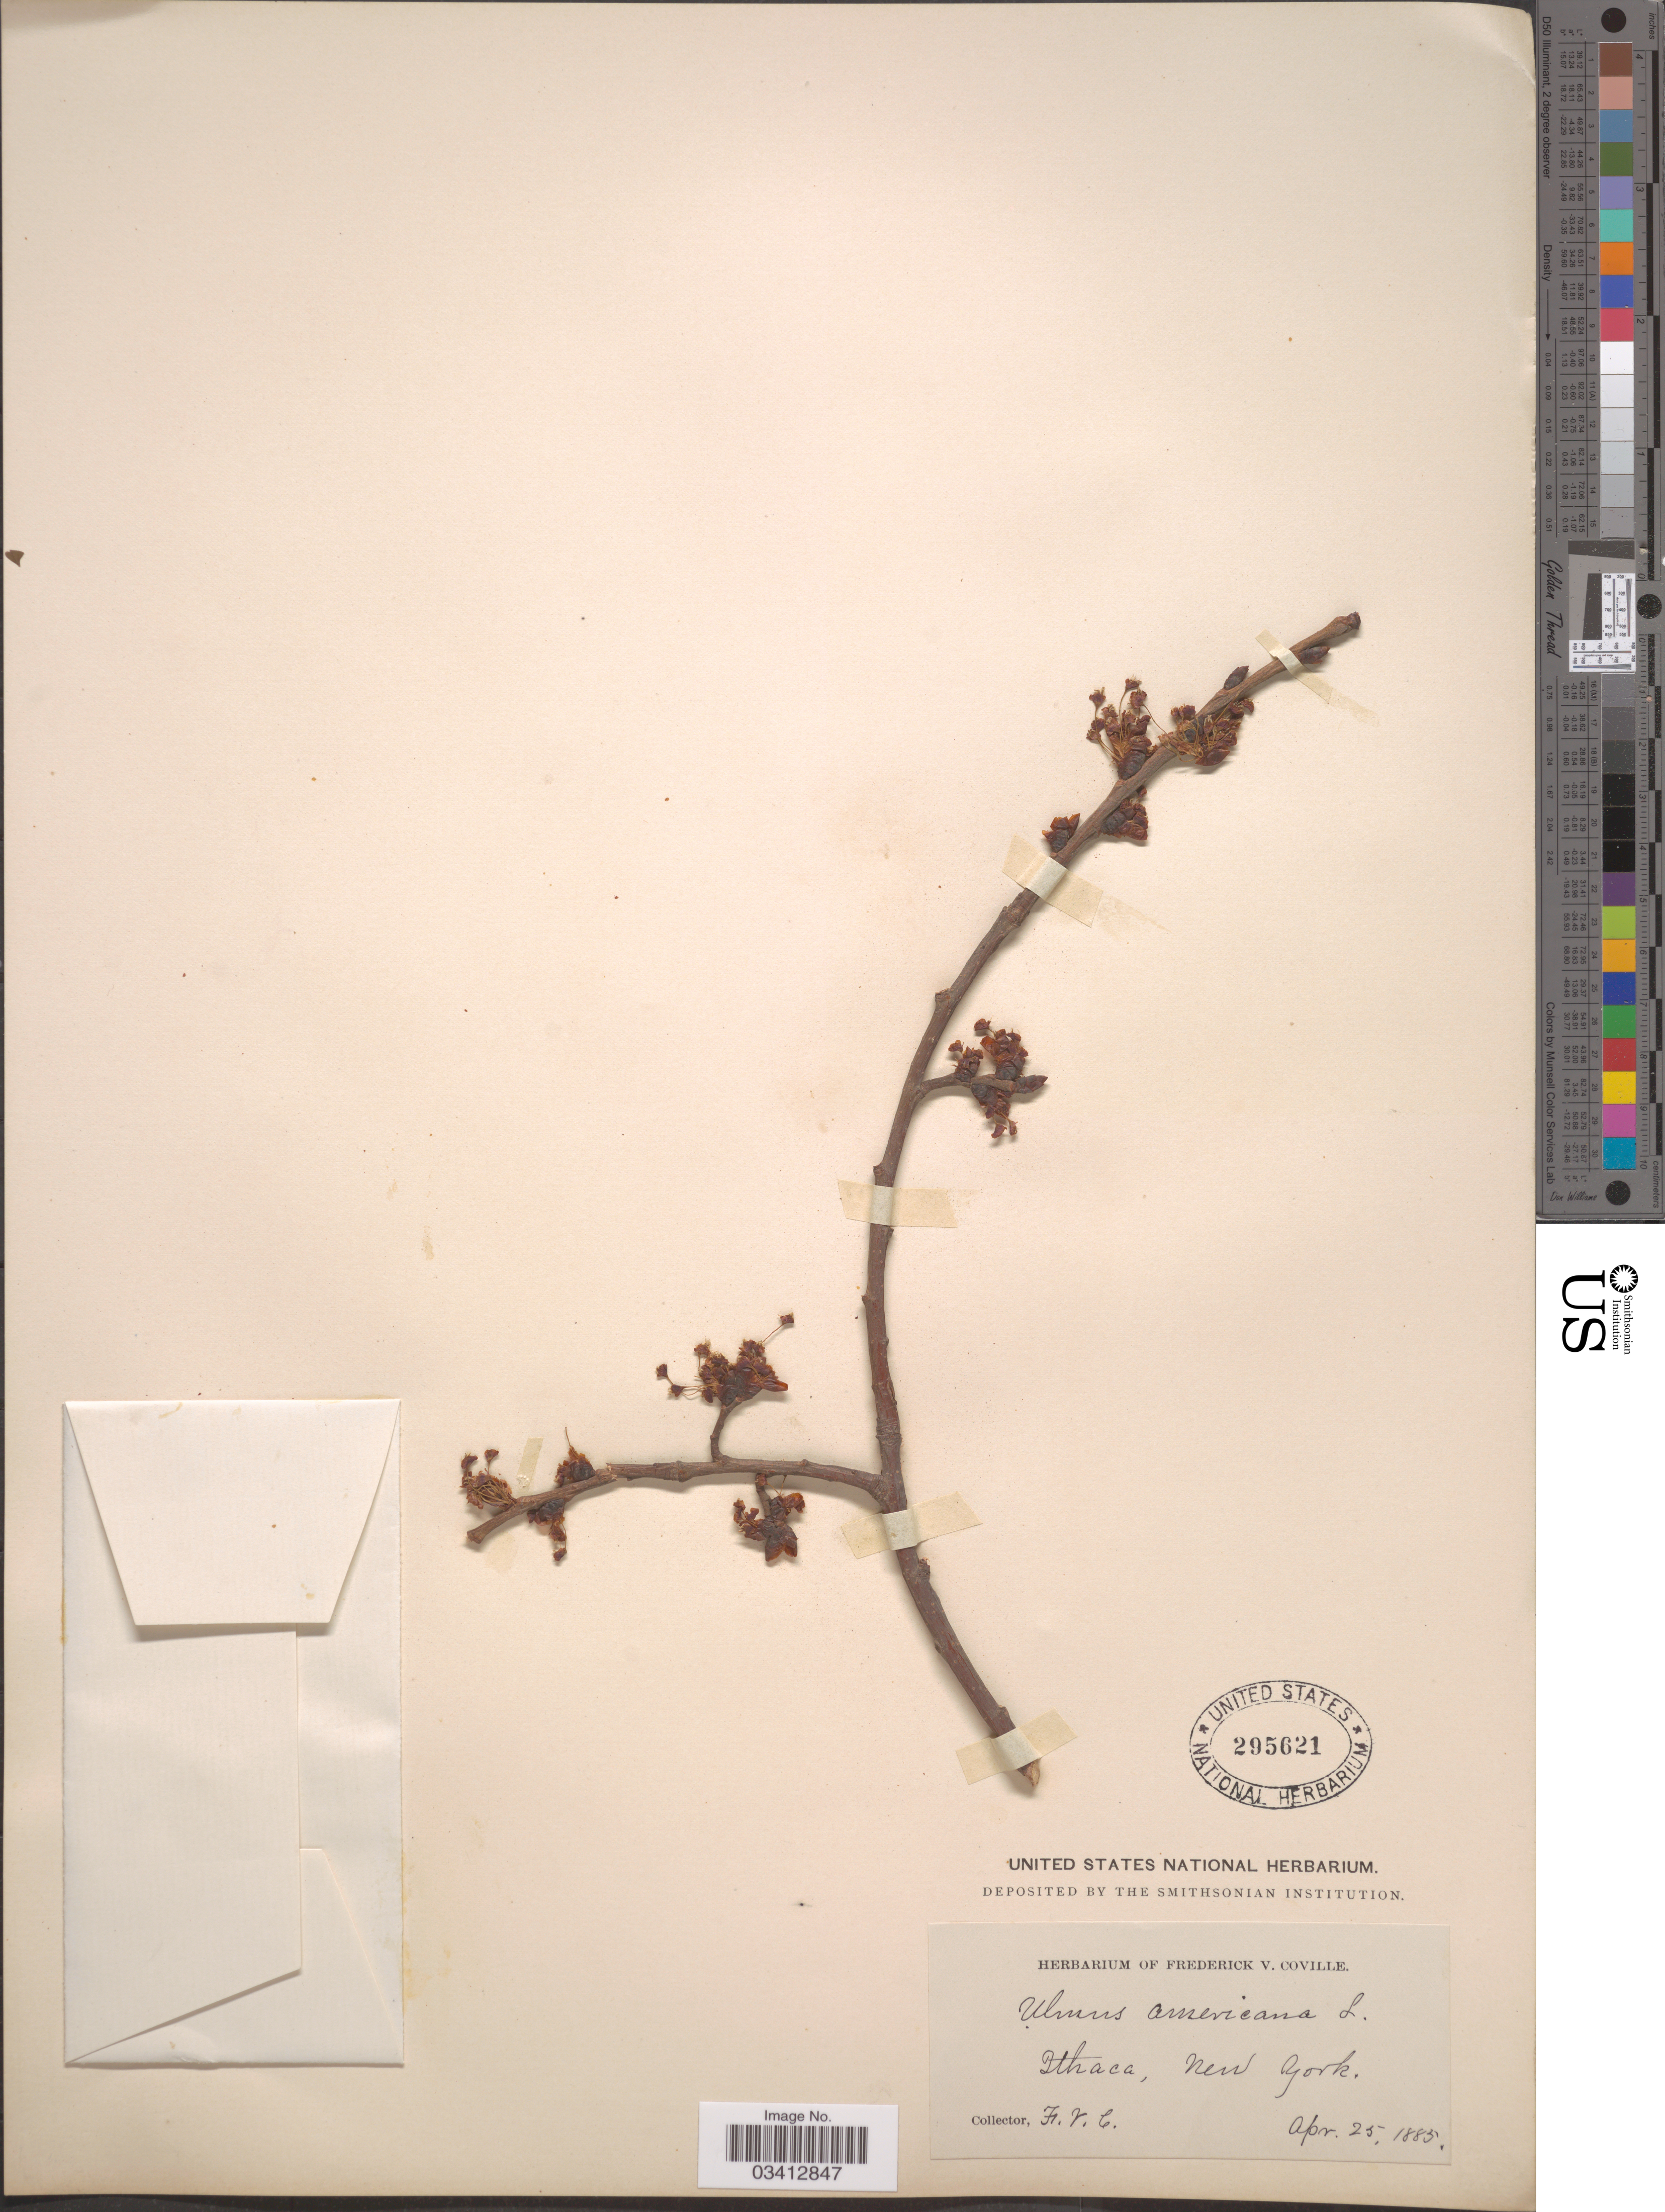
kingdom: Plantae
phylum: Tracheophyta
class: Magnoliopsida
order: Rosales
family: Ulmaceae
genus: Ulmus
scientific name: Ulmus americana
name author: L.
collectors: F. V. Coville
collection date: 1885-04-25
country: United States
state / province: New York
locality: Ithaca.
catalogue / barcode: US 295621